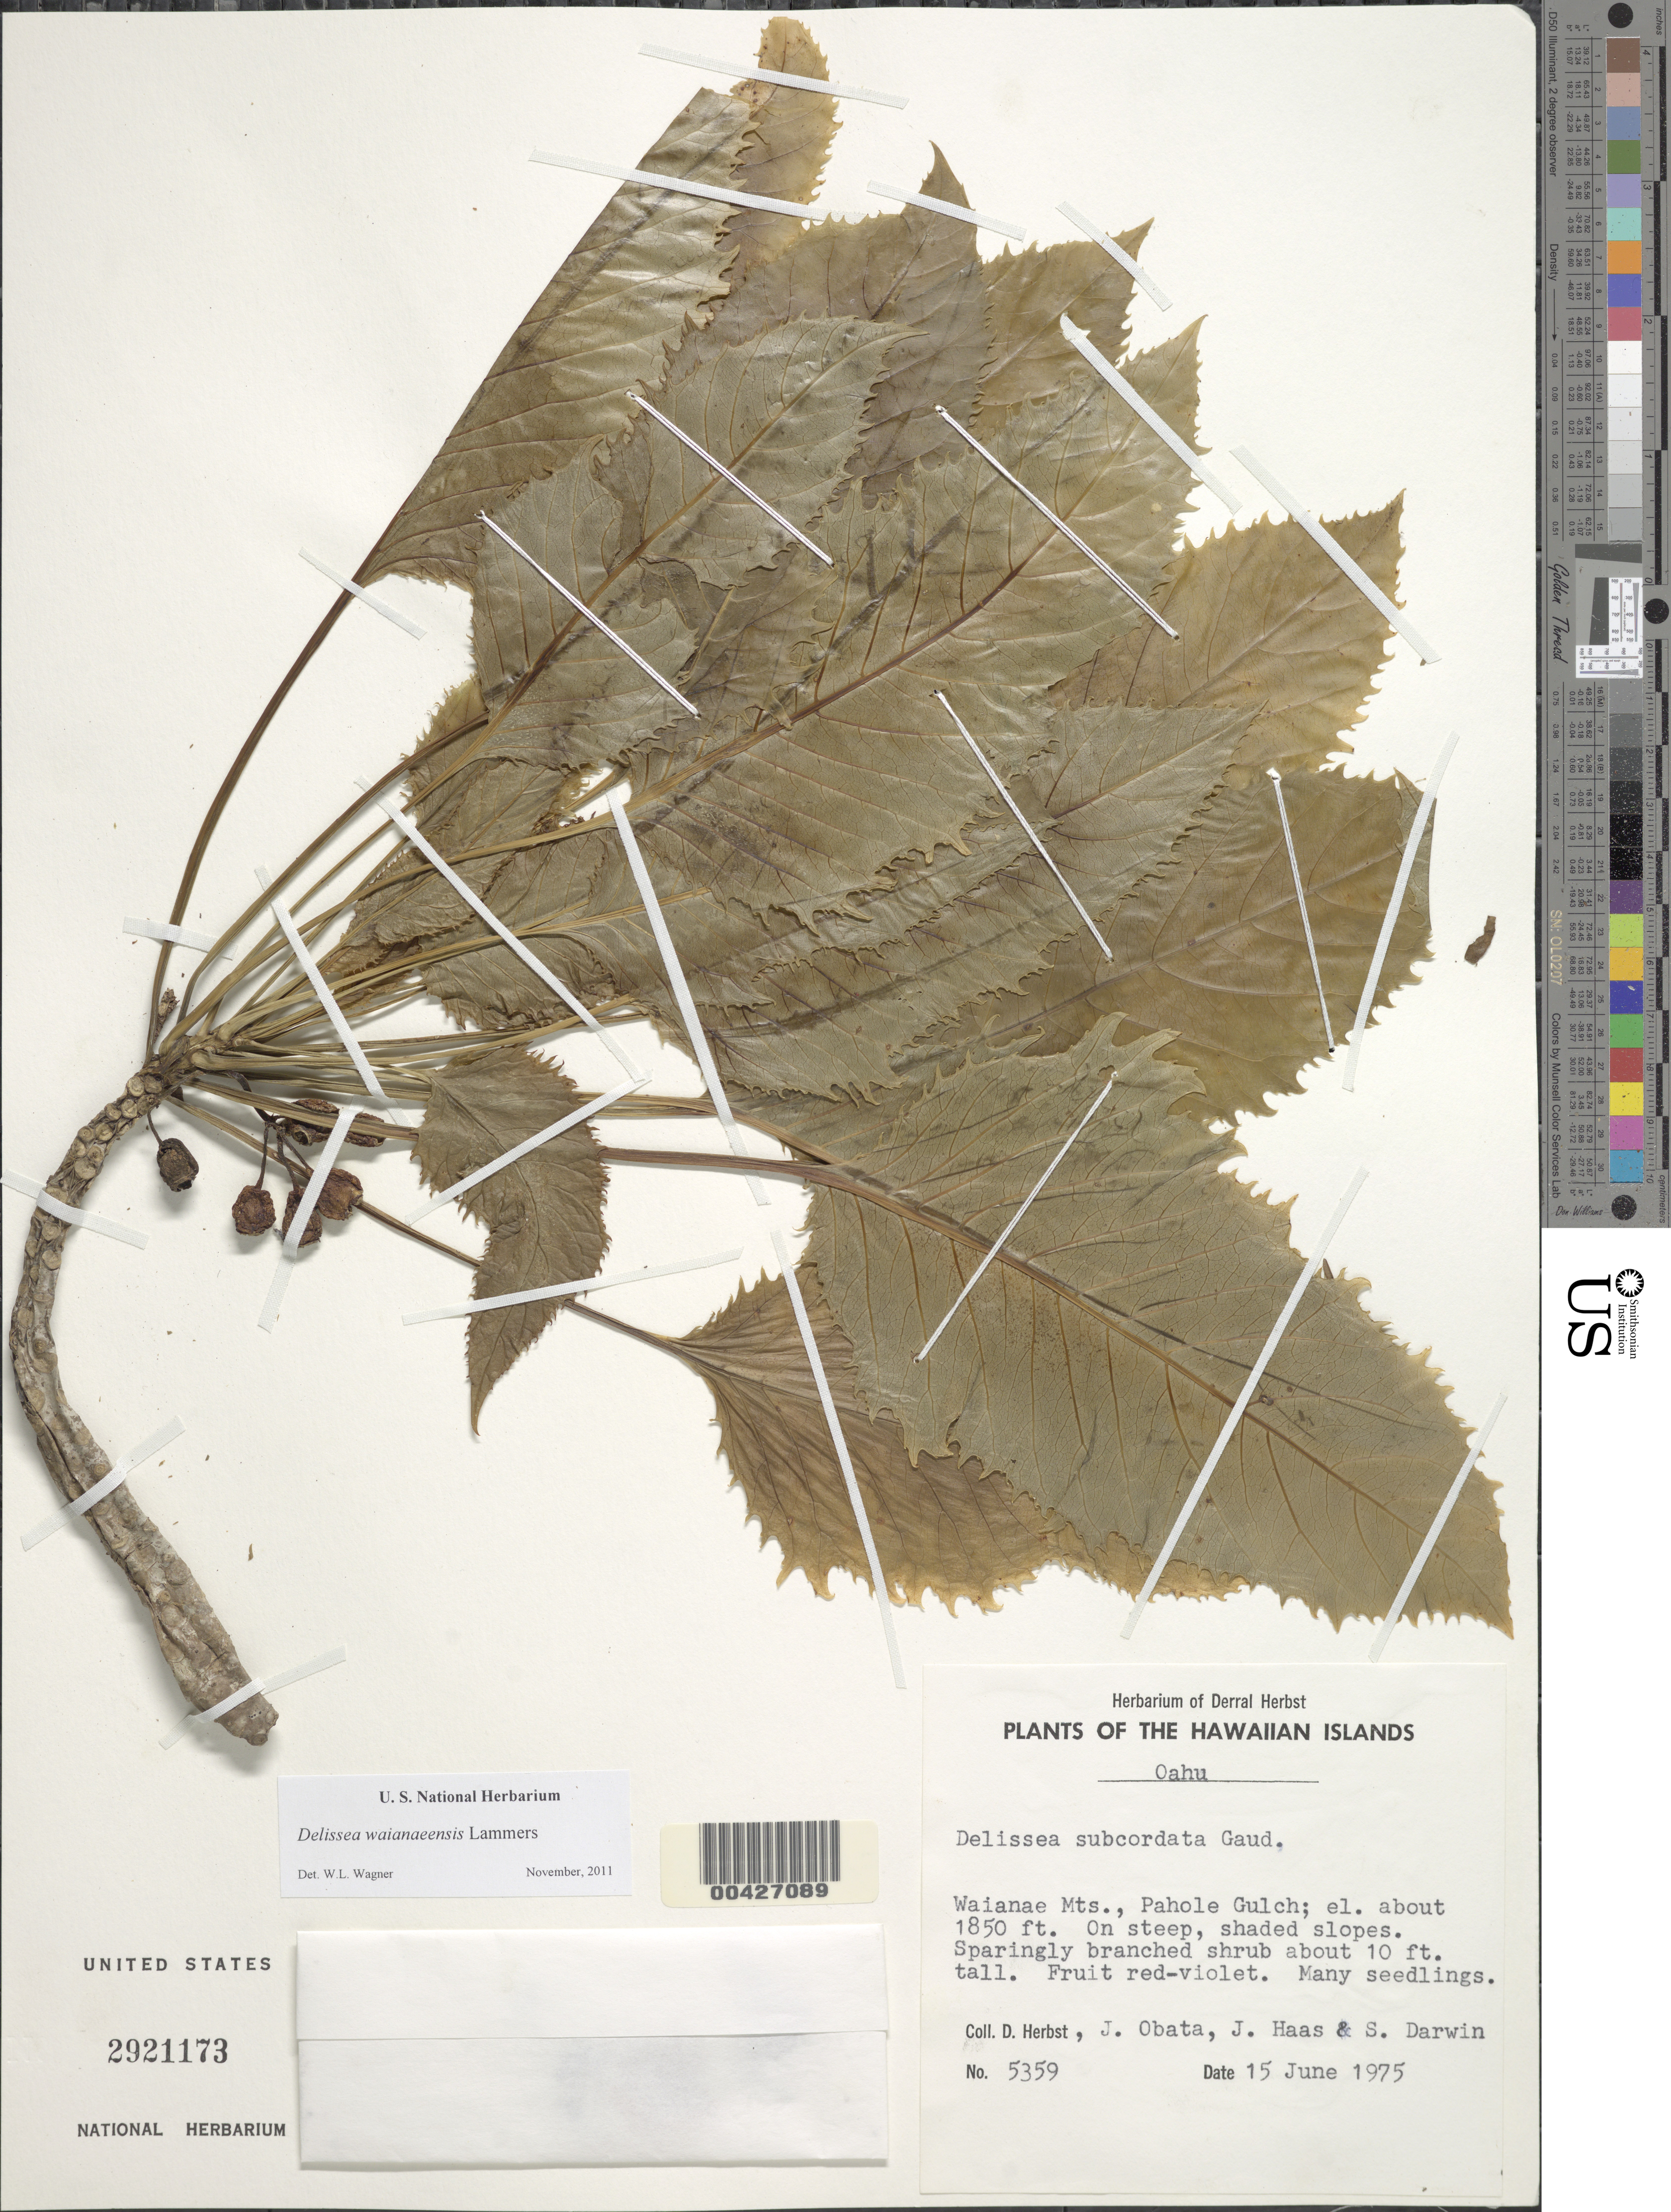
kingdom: Plantae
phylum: Tracheophyta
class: Magnoliopsida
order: Asterales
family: Campanulaceae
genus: Delissea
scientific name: Delissea waianaeensis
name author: Lammers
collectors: D. R. Herbst, J. Obata, J. Haas & S. Darwin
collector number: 5359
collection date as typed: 15 Jun 1975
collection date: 1975-06-15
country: United States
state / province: Hawaii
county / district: Honolulu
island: Oahu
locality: Waianae Mts., Pahole Gulch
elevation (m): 564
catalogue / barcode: US 2921173